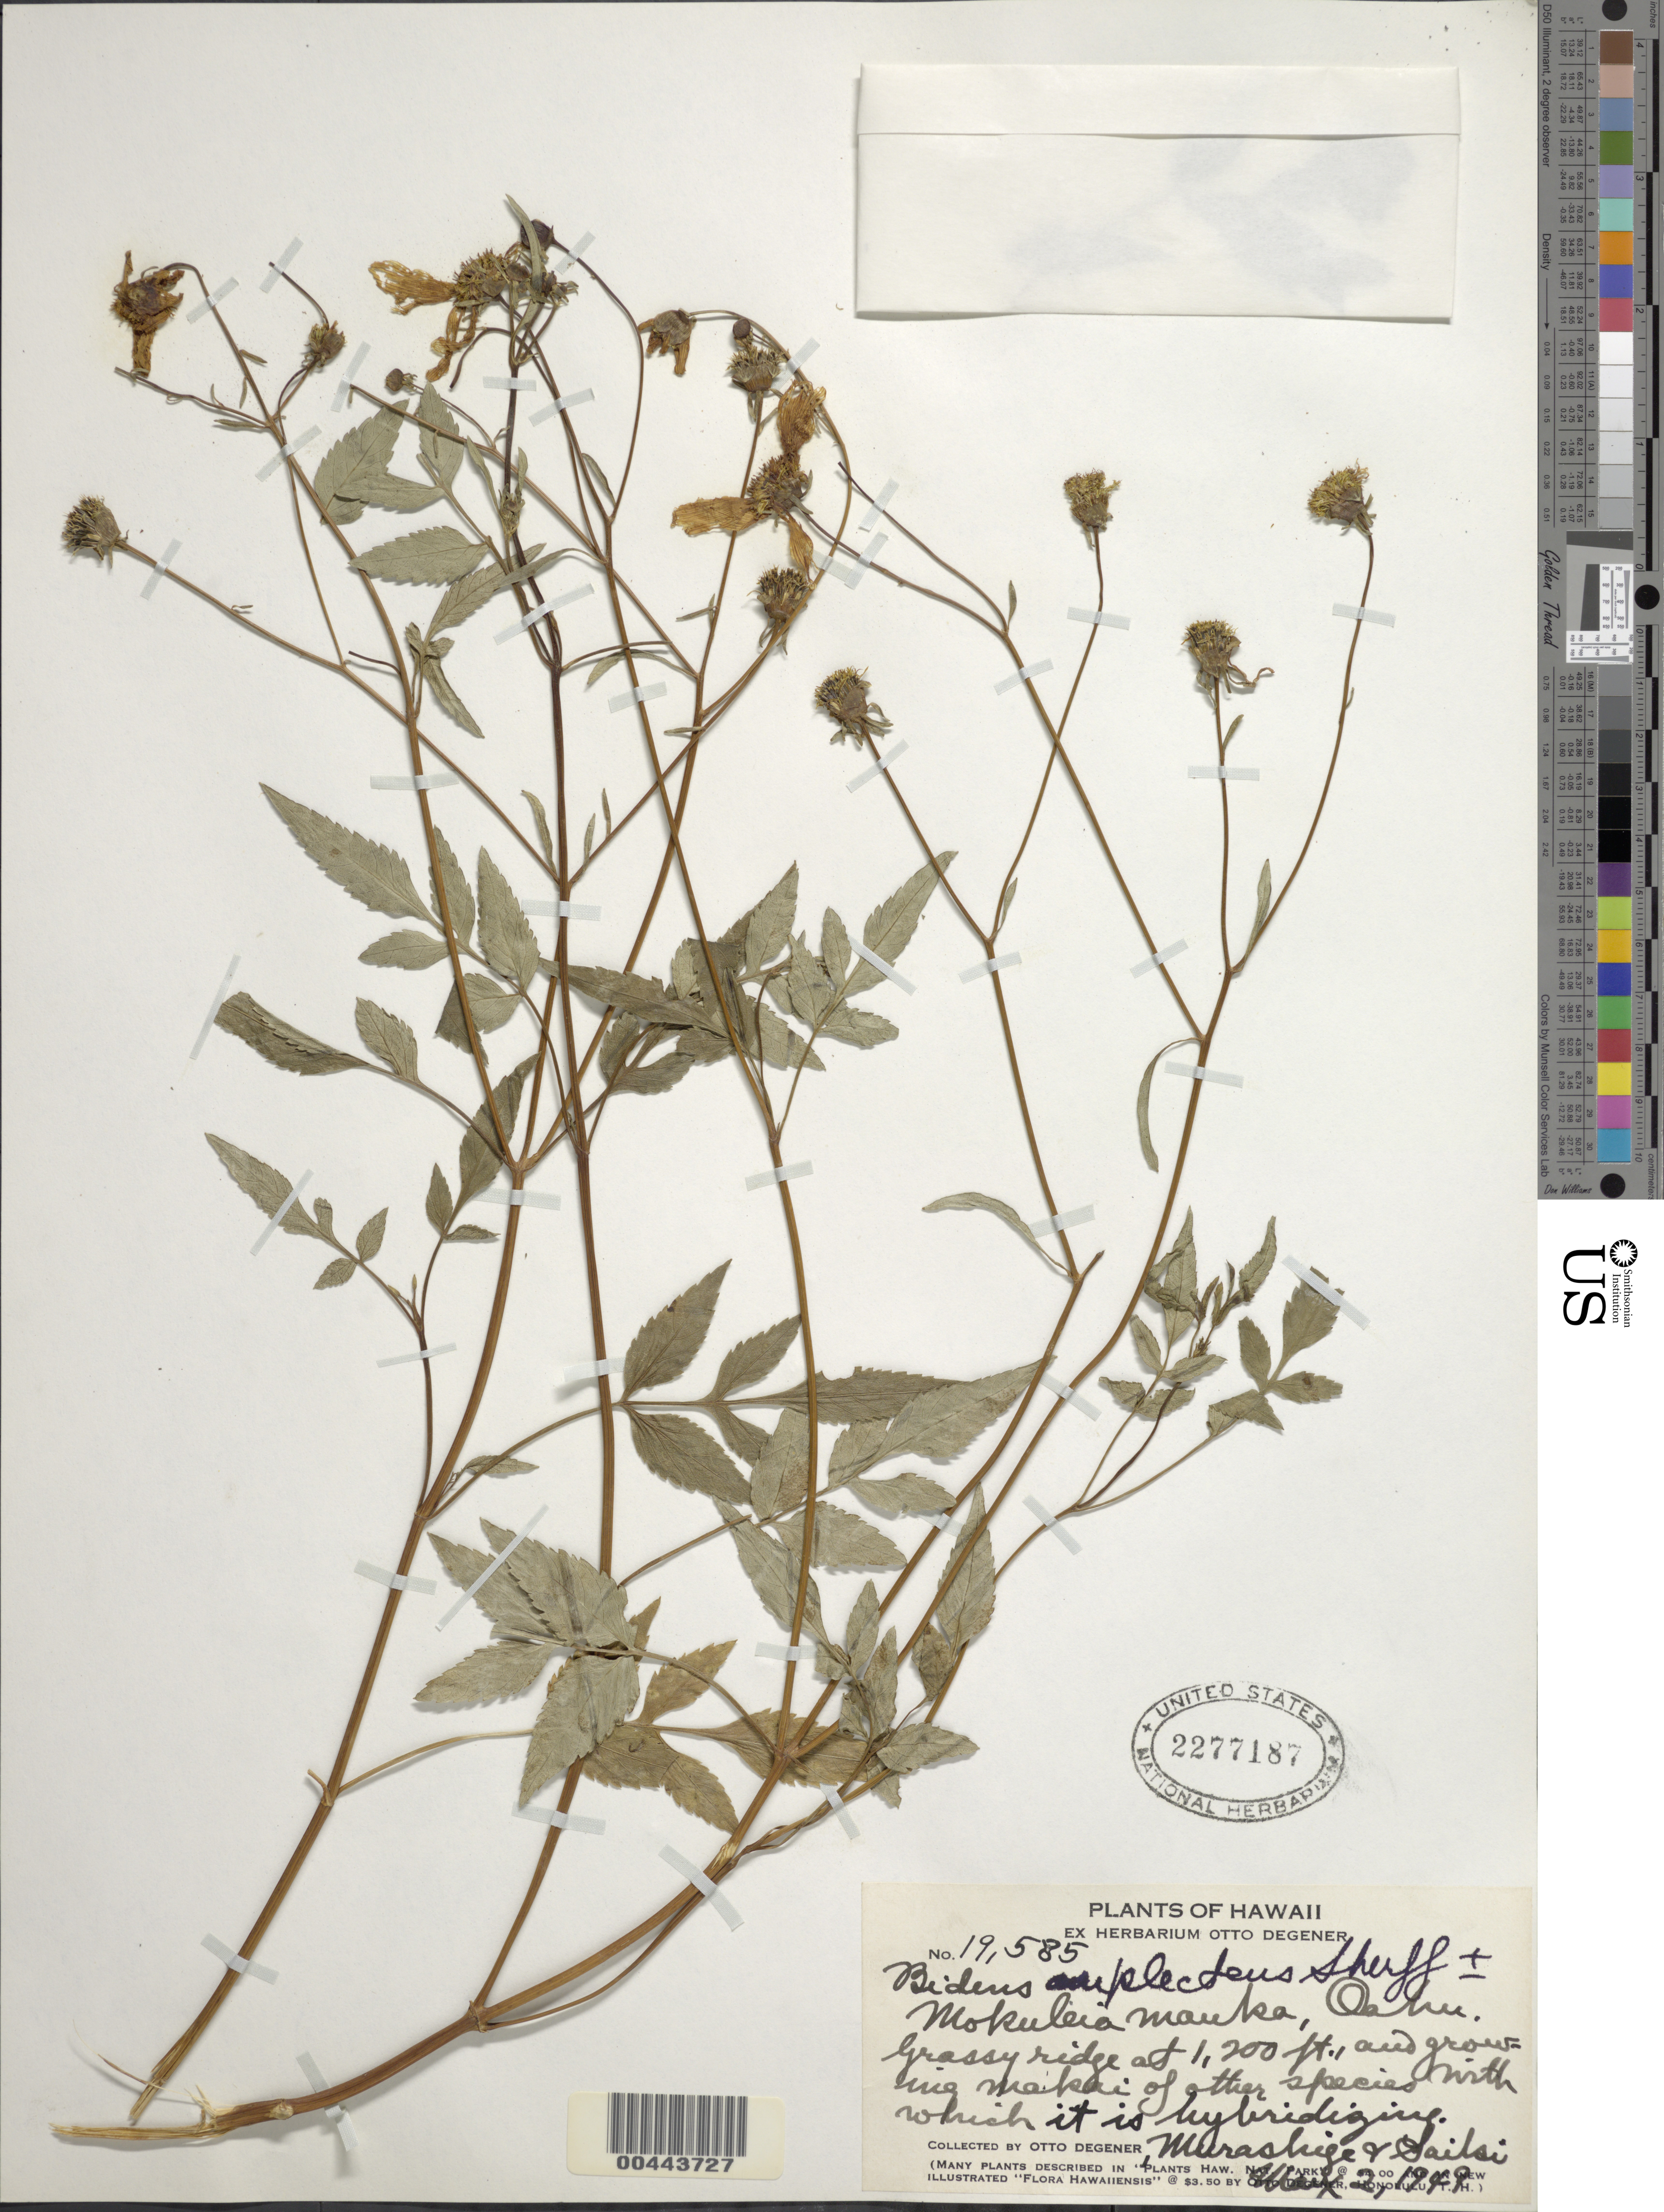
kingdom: Plantae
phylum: Tracheophyta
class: Magnoliopsida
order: Asterales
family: Asteraceae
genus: Bidens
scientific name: Bidens amplectens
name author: Sherff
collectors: O. Degener, T. Murashige & Saiki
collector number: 19585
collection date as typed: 2 May 1949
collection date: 1949-05-02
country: United States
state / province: Hawaii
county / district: Honolulu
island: Oahu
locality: Mokuleia mauka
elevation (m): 366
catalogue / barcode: US 2277187